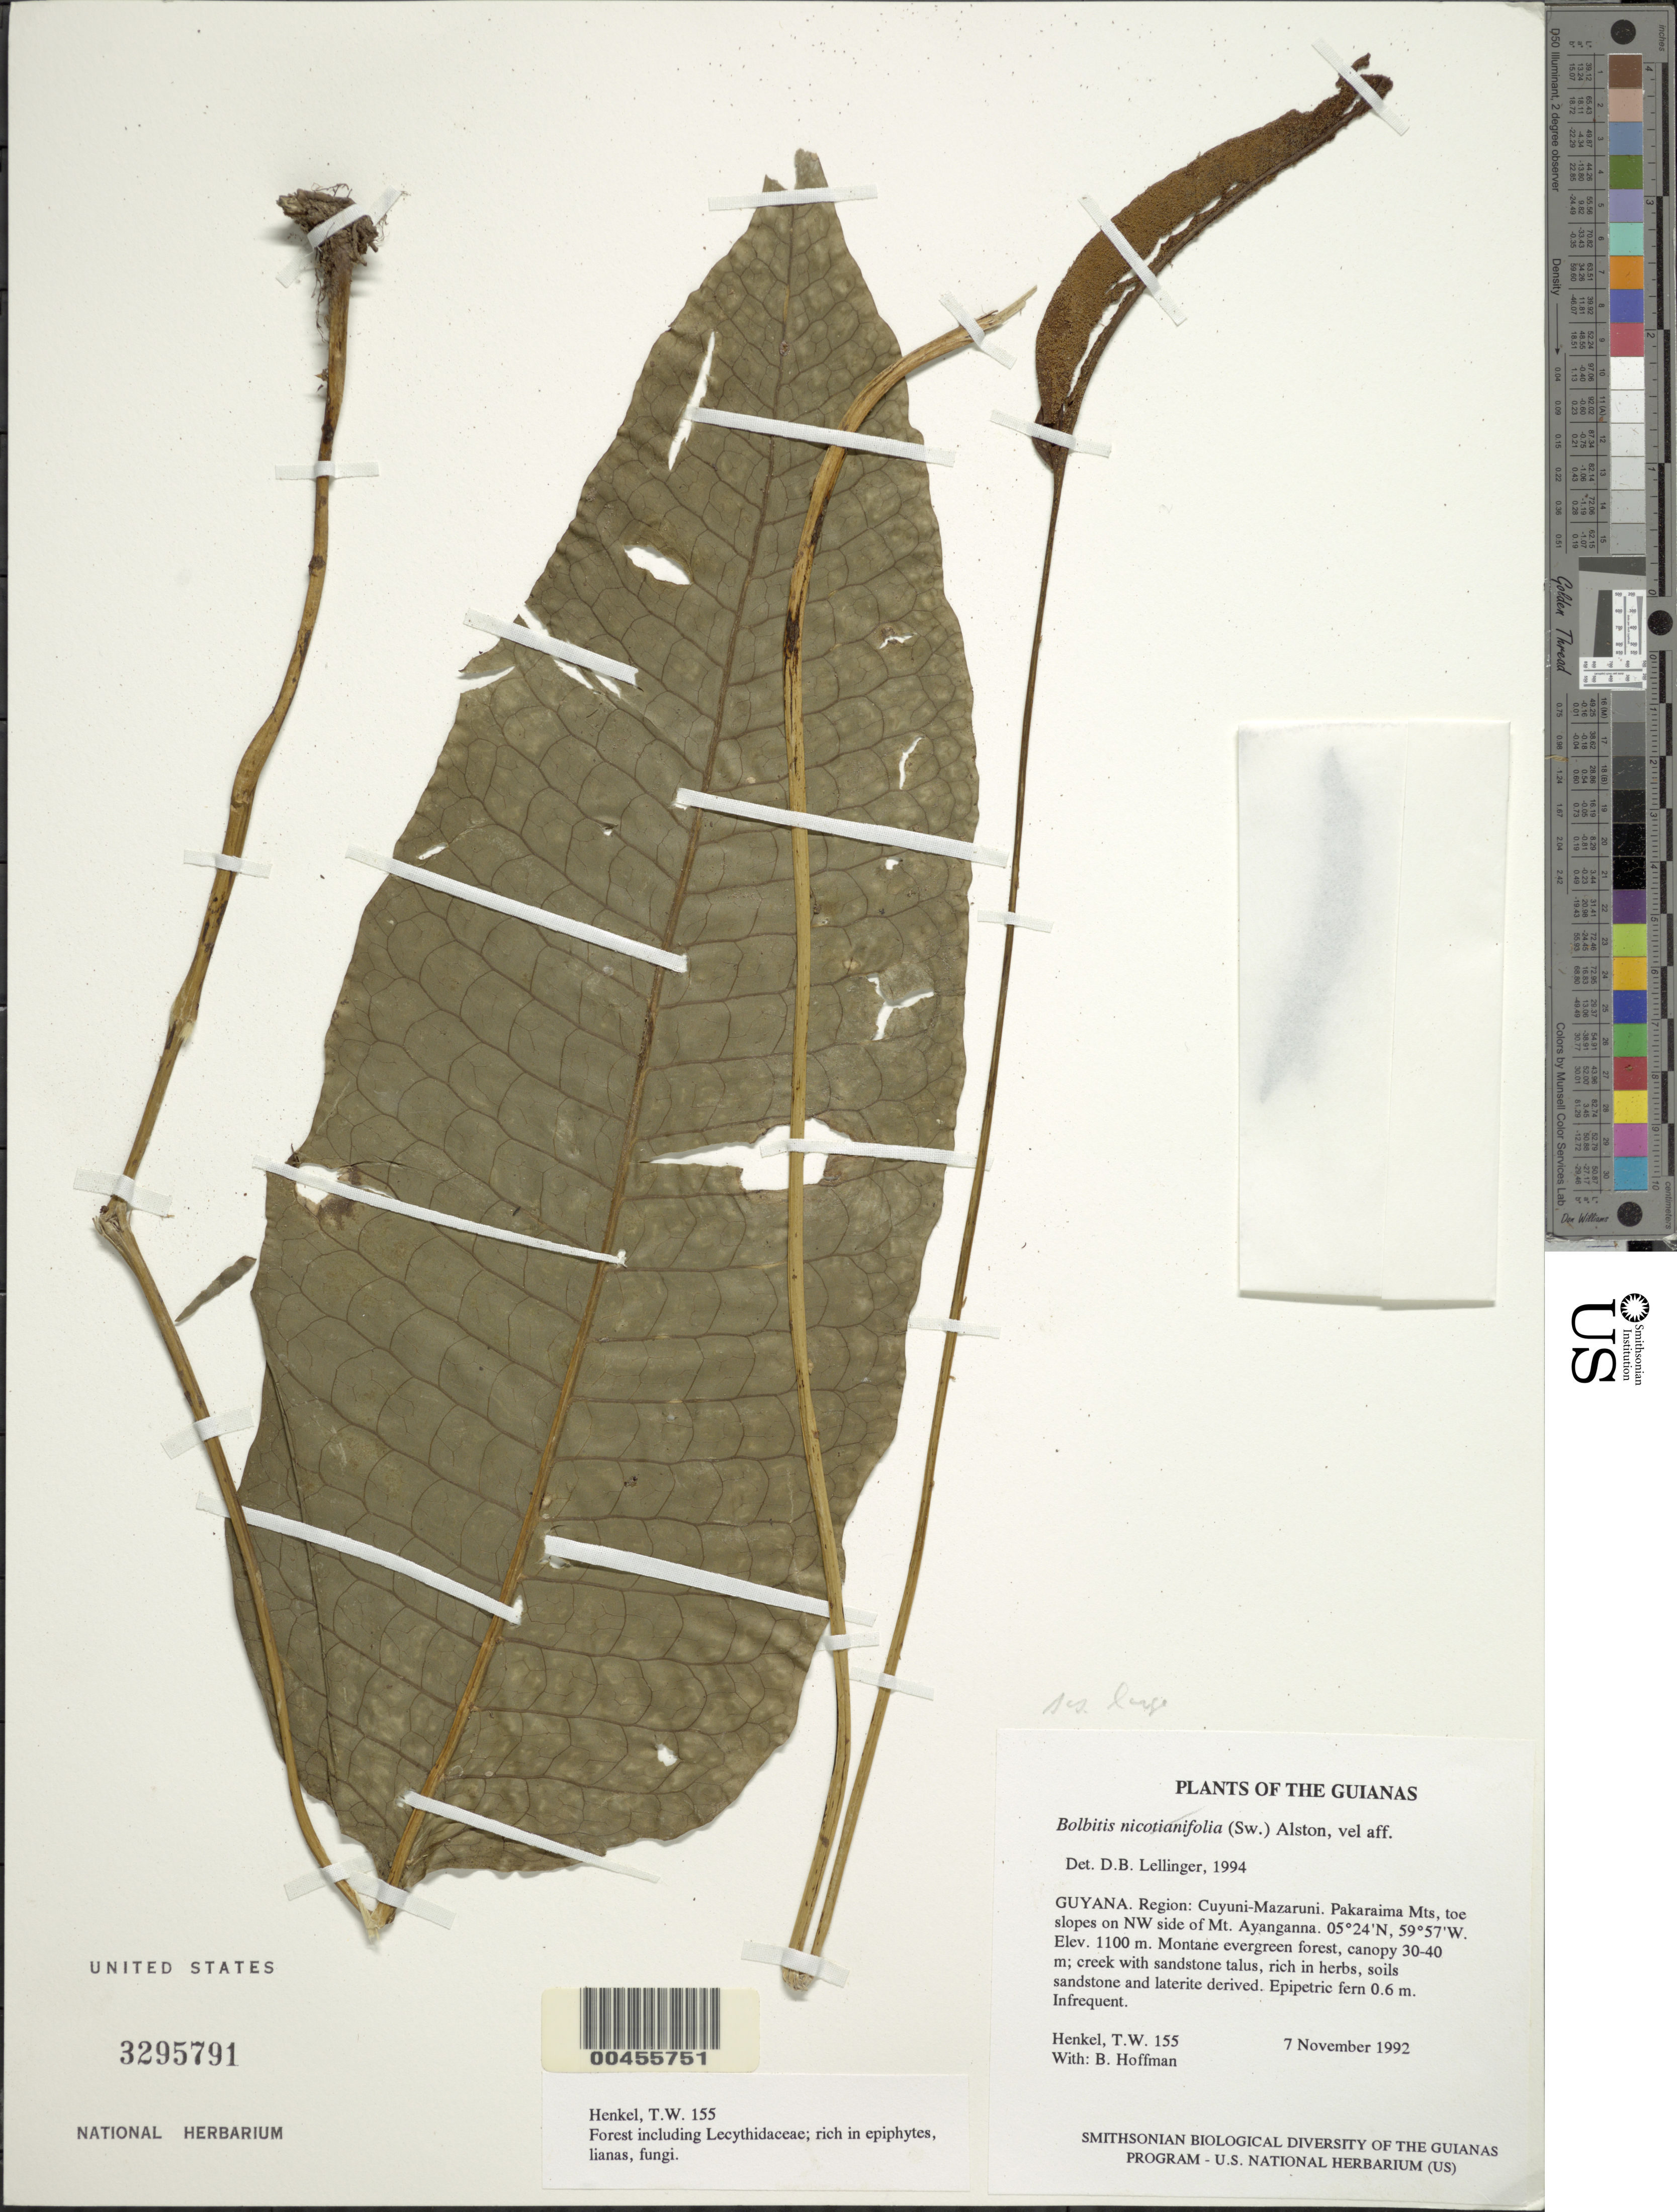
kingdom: Plantae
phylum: Tracheophyta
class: Polypodiopsida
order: Polypodiales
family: Dryopteridaceae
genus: Bolbitis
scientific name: Bolbitis sp.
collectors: T. Henkel & B. Hoffman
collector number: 155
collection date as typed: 7 November 1992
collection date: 1992-11-07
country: Guyana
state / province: Cuyuni-Mazaruni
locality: Pakaraima Mts, toe slopes on NW side of Mt. Ayanganna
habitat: Montane evergreen forest, canopy 30-40 m; creek with sandstone talus, rich in herbs, soils sandstone and laterite derived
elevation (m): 1100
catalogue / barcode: US 3295791